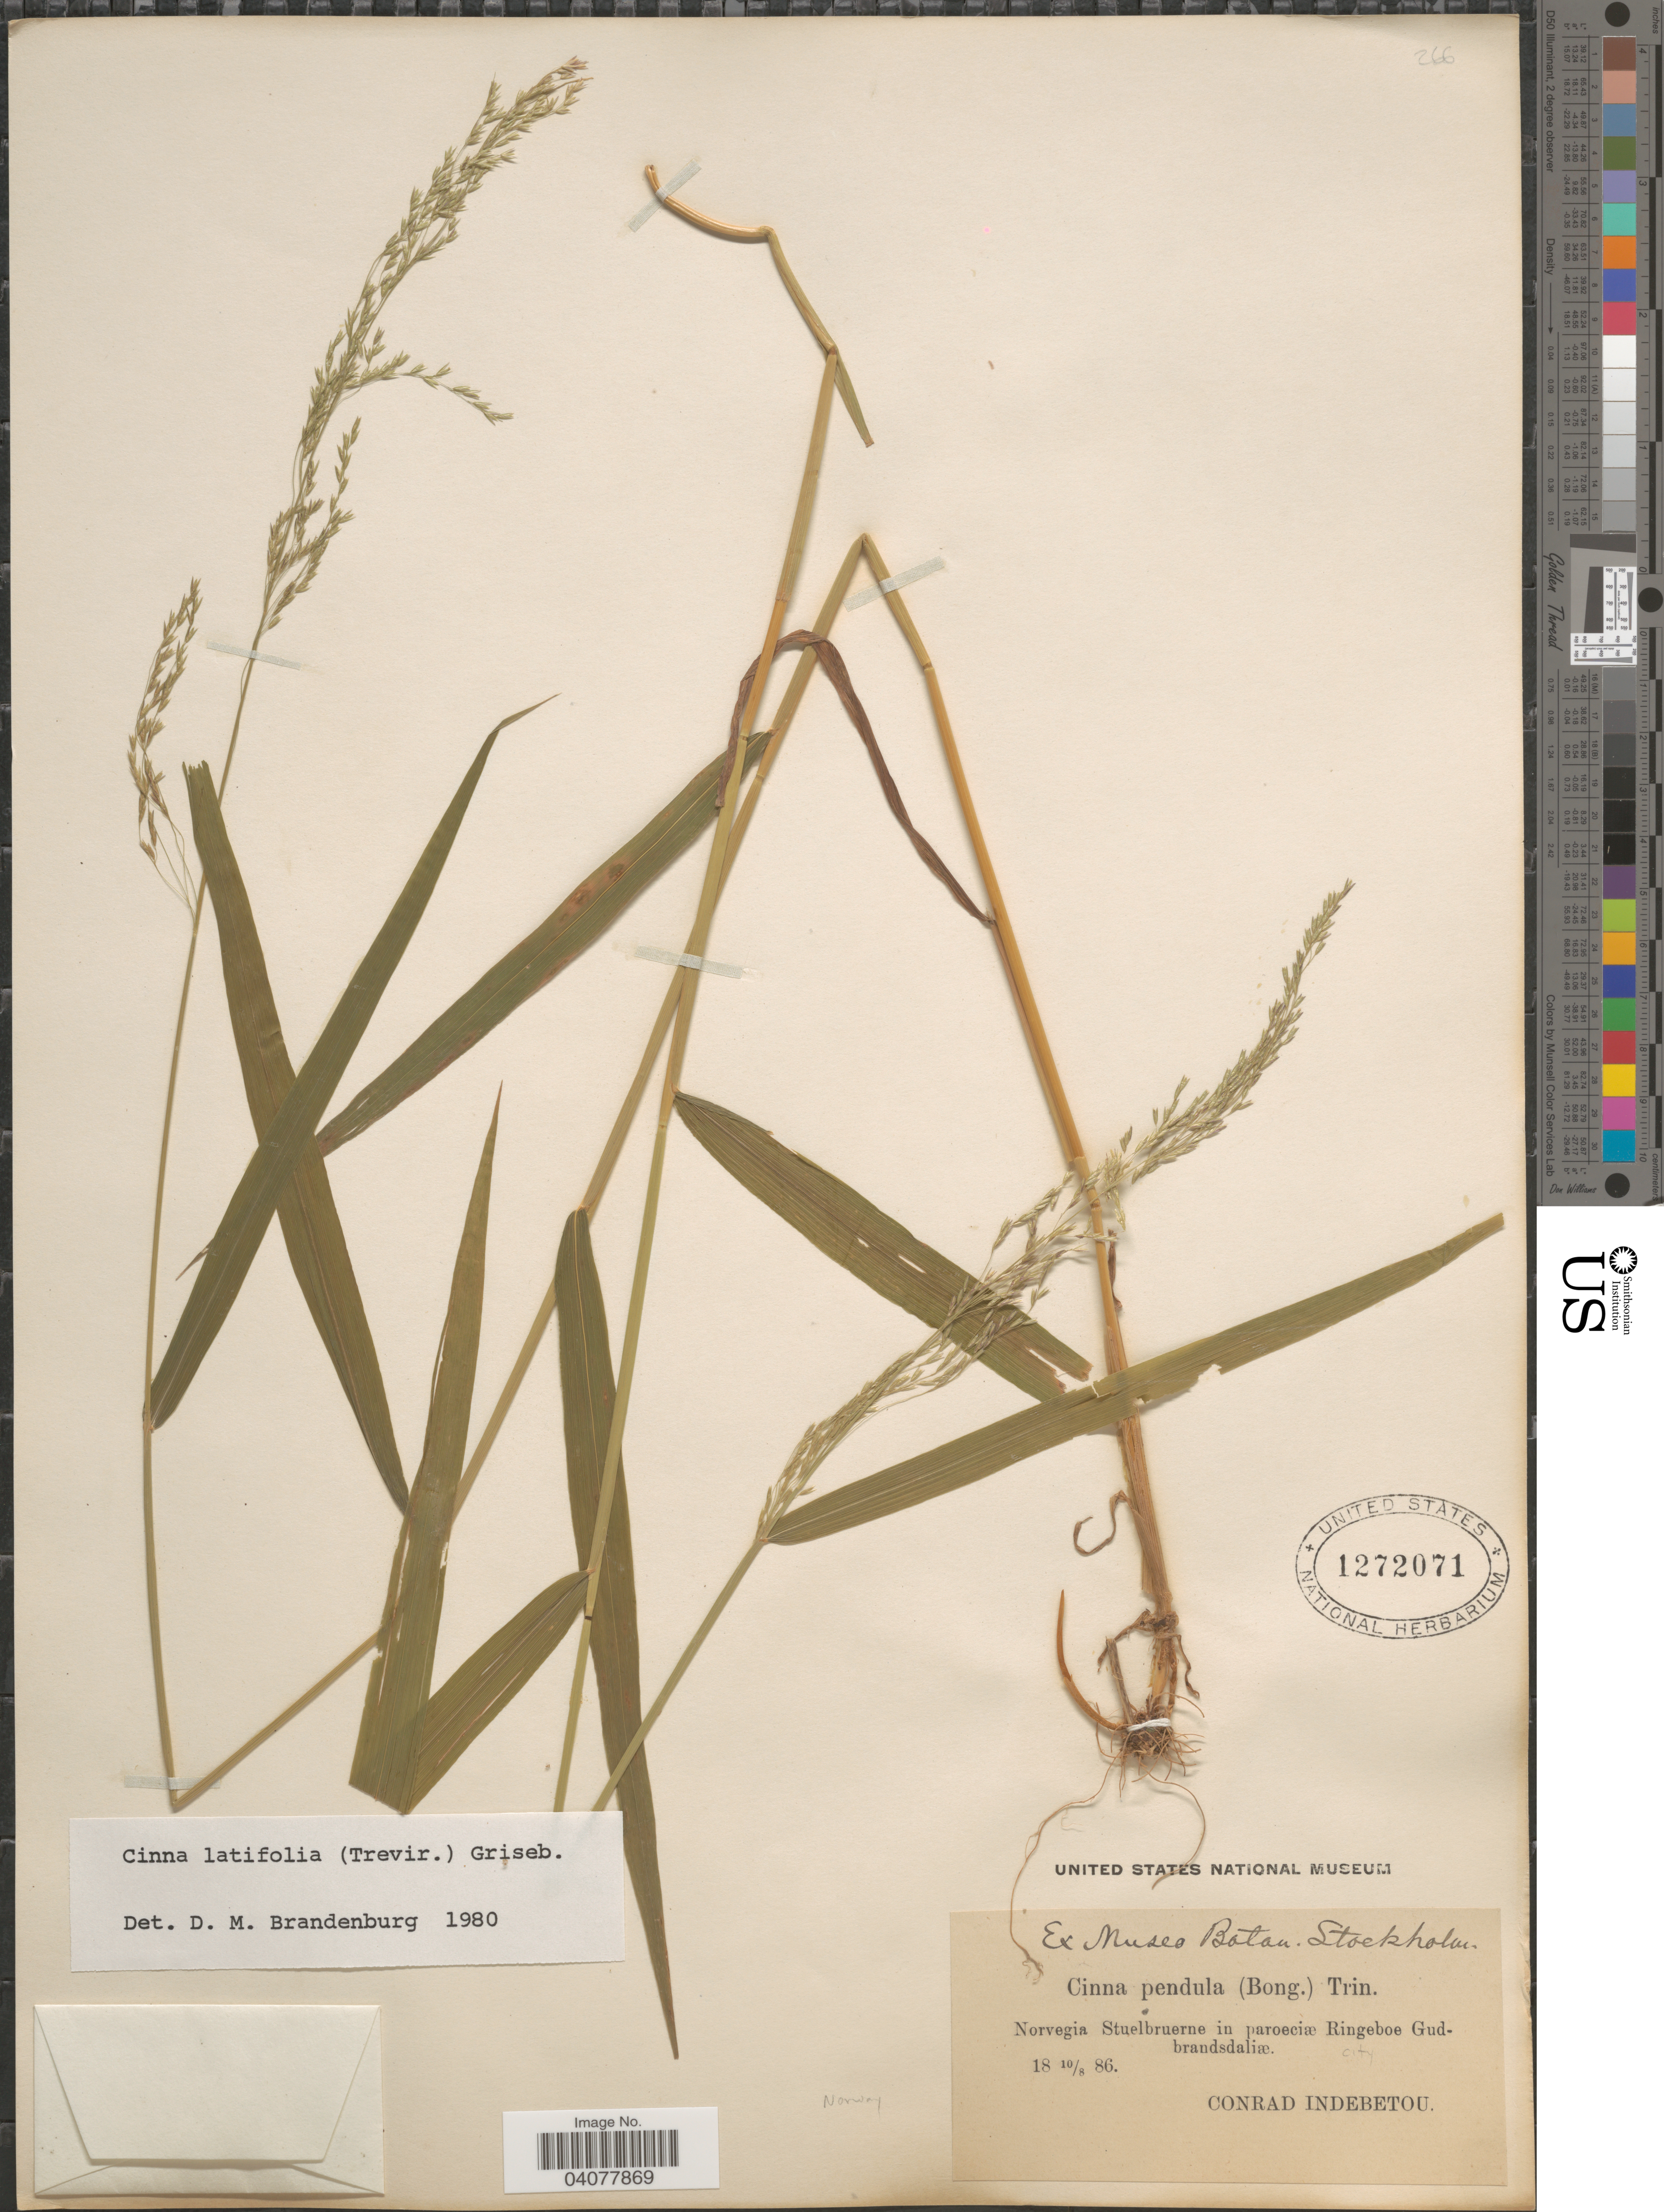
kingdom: Plantae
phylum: Tracheophyta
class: Liliopsida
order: Poales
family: Poaceae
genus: Cinna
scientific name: Cinna latifolia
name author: (Trevir. ex Goeppert) Griseb.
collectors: C. Indebetou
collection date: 1886-08-10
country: Norway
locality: Norvegia Stuelbruerne in paroeciæ Ringeboe Gudbrandsdaliæ.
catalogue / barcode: US 1272071